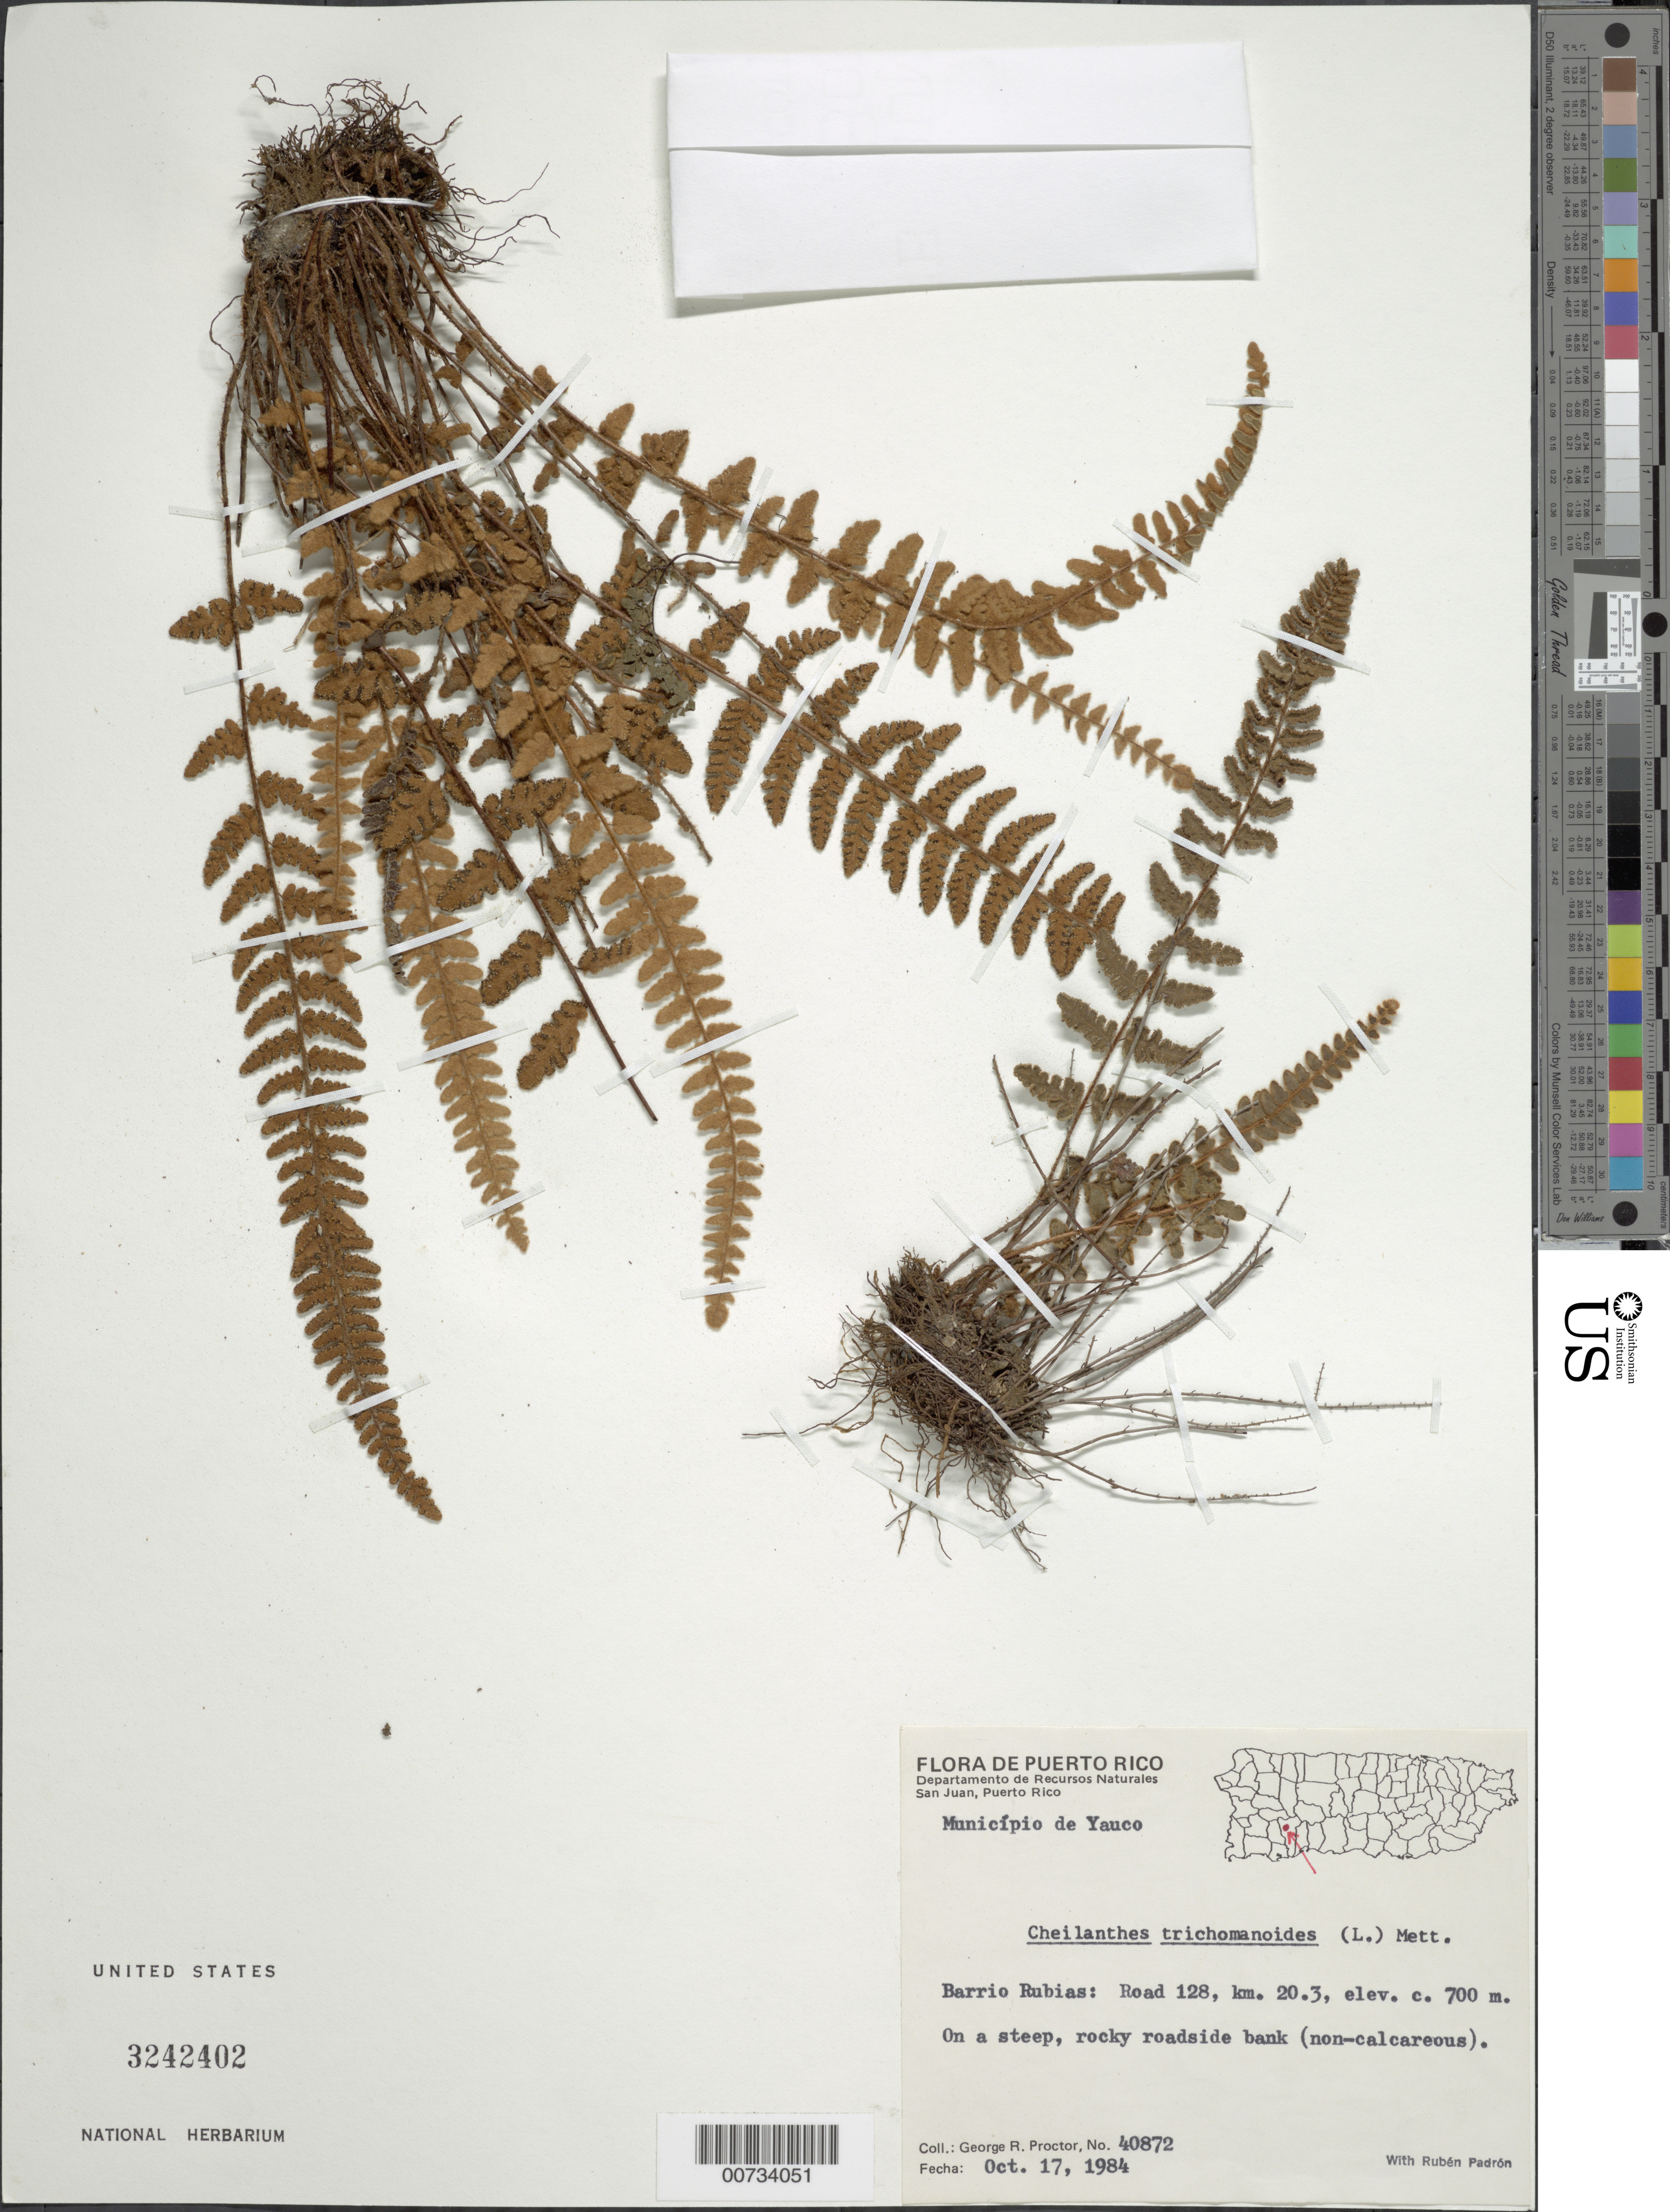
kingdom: Plantae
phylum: Tracheophyta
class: Polypodiopsida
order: Polypodiales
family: Pteridaceae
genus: Notholaena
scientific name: Notholaena trichomanoides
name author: (L.) Desv.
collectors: G. R. Proctor & R. Padrón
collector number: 40872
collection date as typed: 17 Oct 1984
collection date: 1984-10-17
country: Puerto Rico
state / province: Yauco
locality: Mun. Yauco, Barrio Rubias: Road 128, km 20.3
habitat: On a steep, rocky roadside bank (non-calcareous)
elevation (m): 700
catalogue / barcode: US 3242402